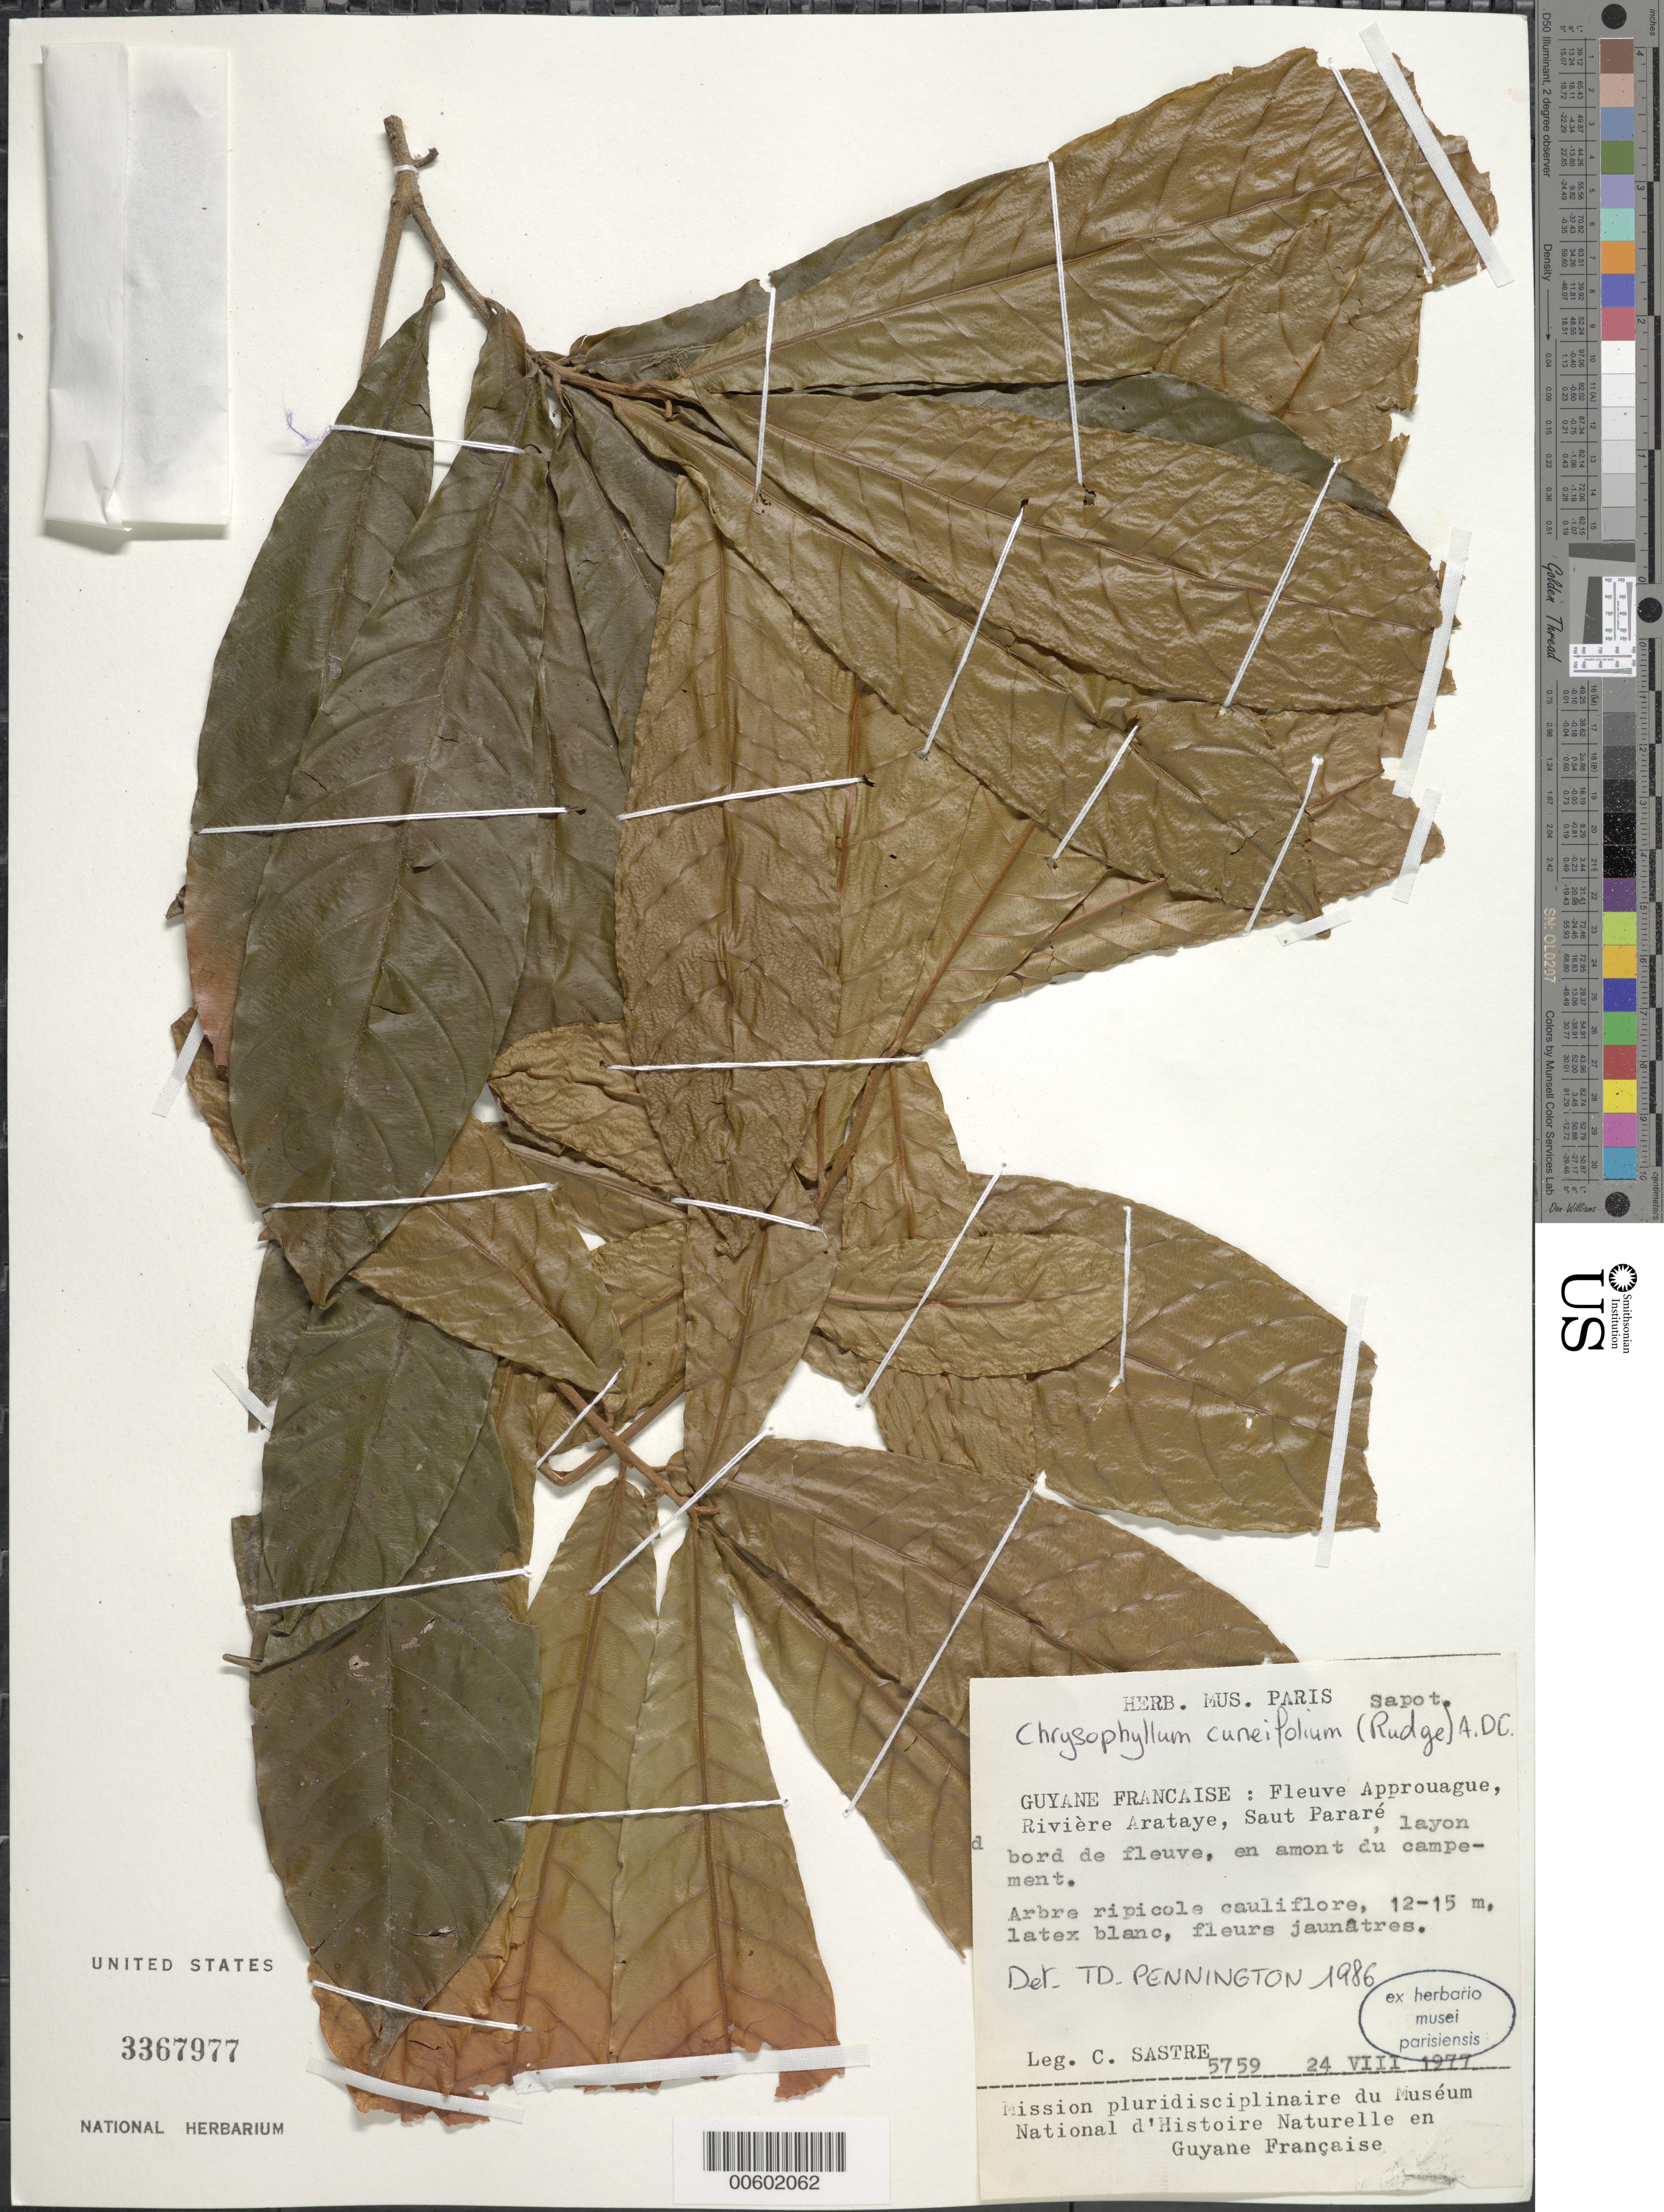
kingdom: Plantae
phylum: Tracheophyta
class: Magnoliopsida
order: Ericales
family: Sapotaceae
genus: Chrysophyllum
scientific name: Chrysophyllum cuneifolium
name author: (Rudge) A. DC.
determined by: Pennington, T. D., (K)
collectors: C. H. L. Sastre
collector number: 5759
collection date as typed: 24-Aug-77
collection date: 1977-08-24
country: French Guiana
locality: Saut Pararé, Rivière Arataye, Fleuve Approuague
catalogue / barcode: US 3367977